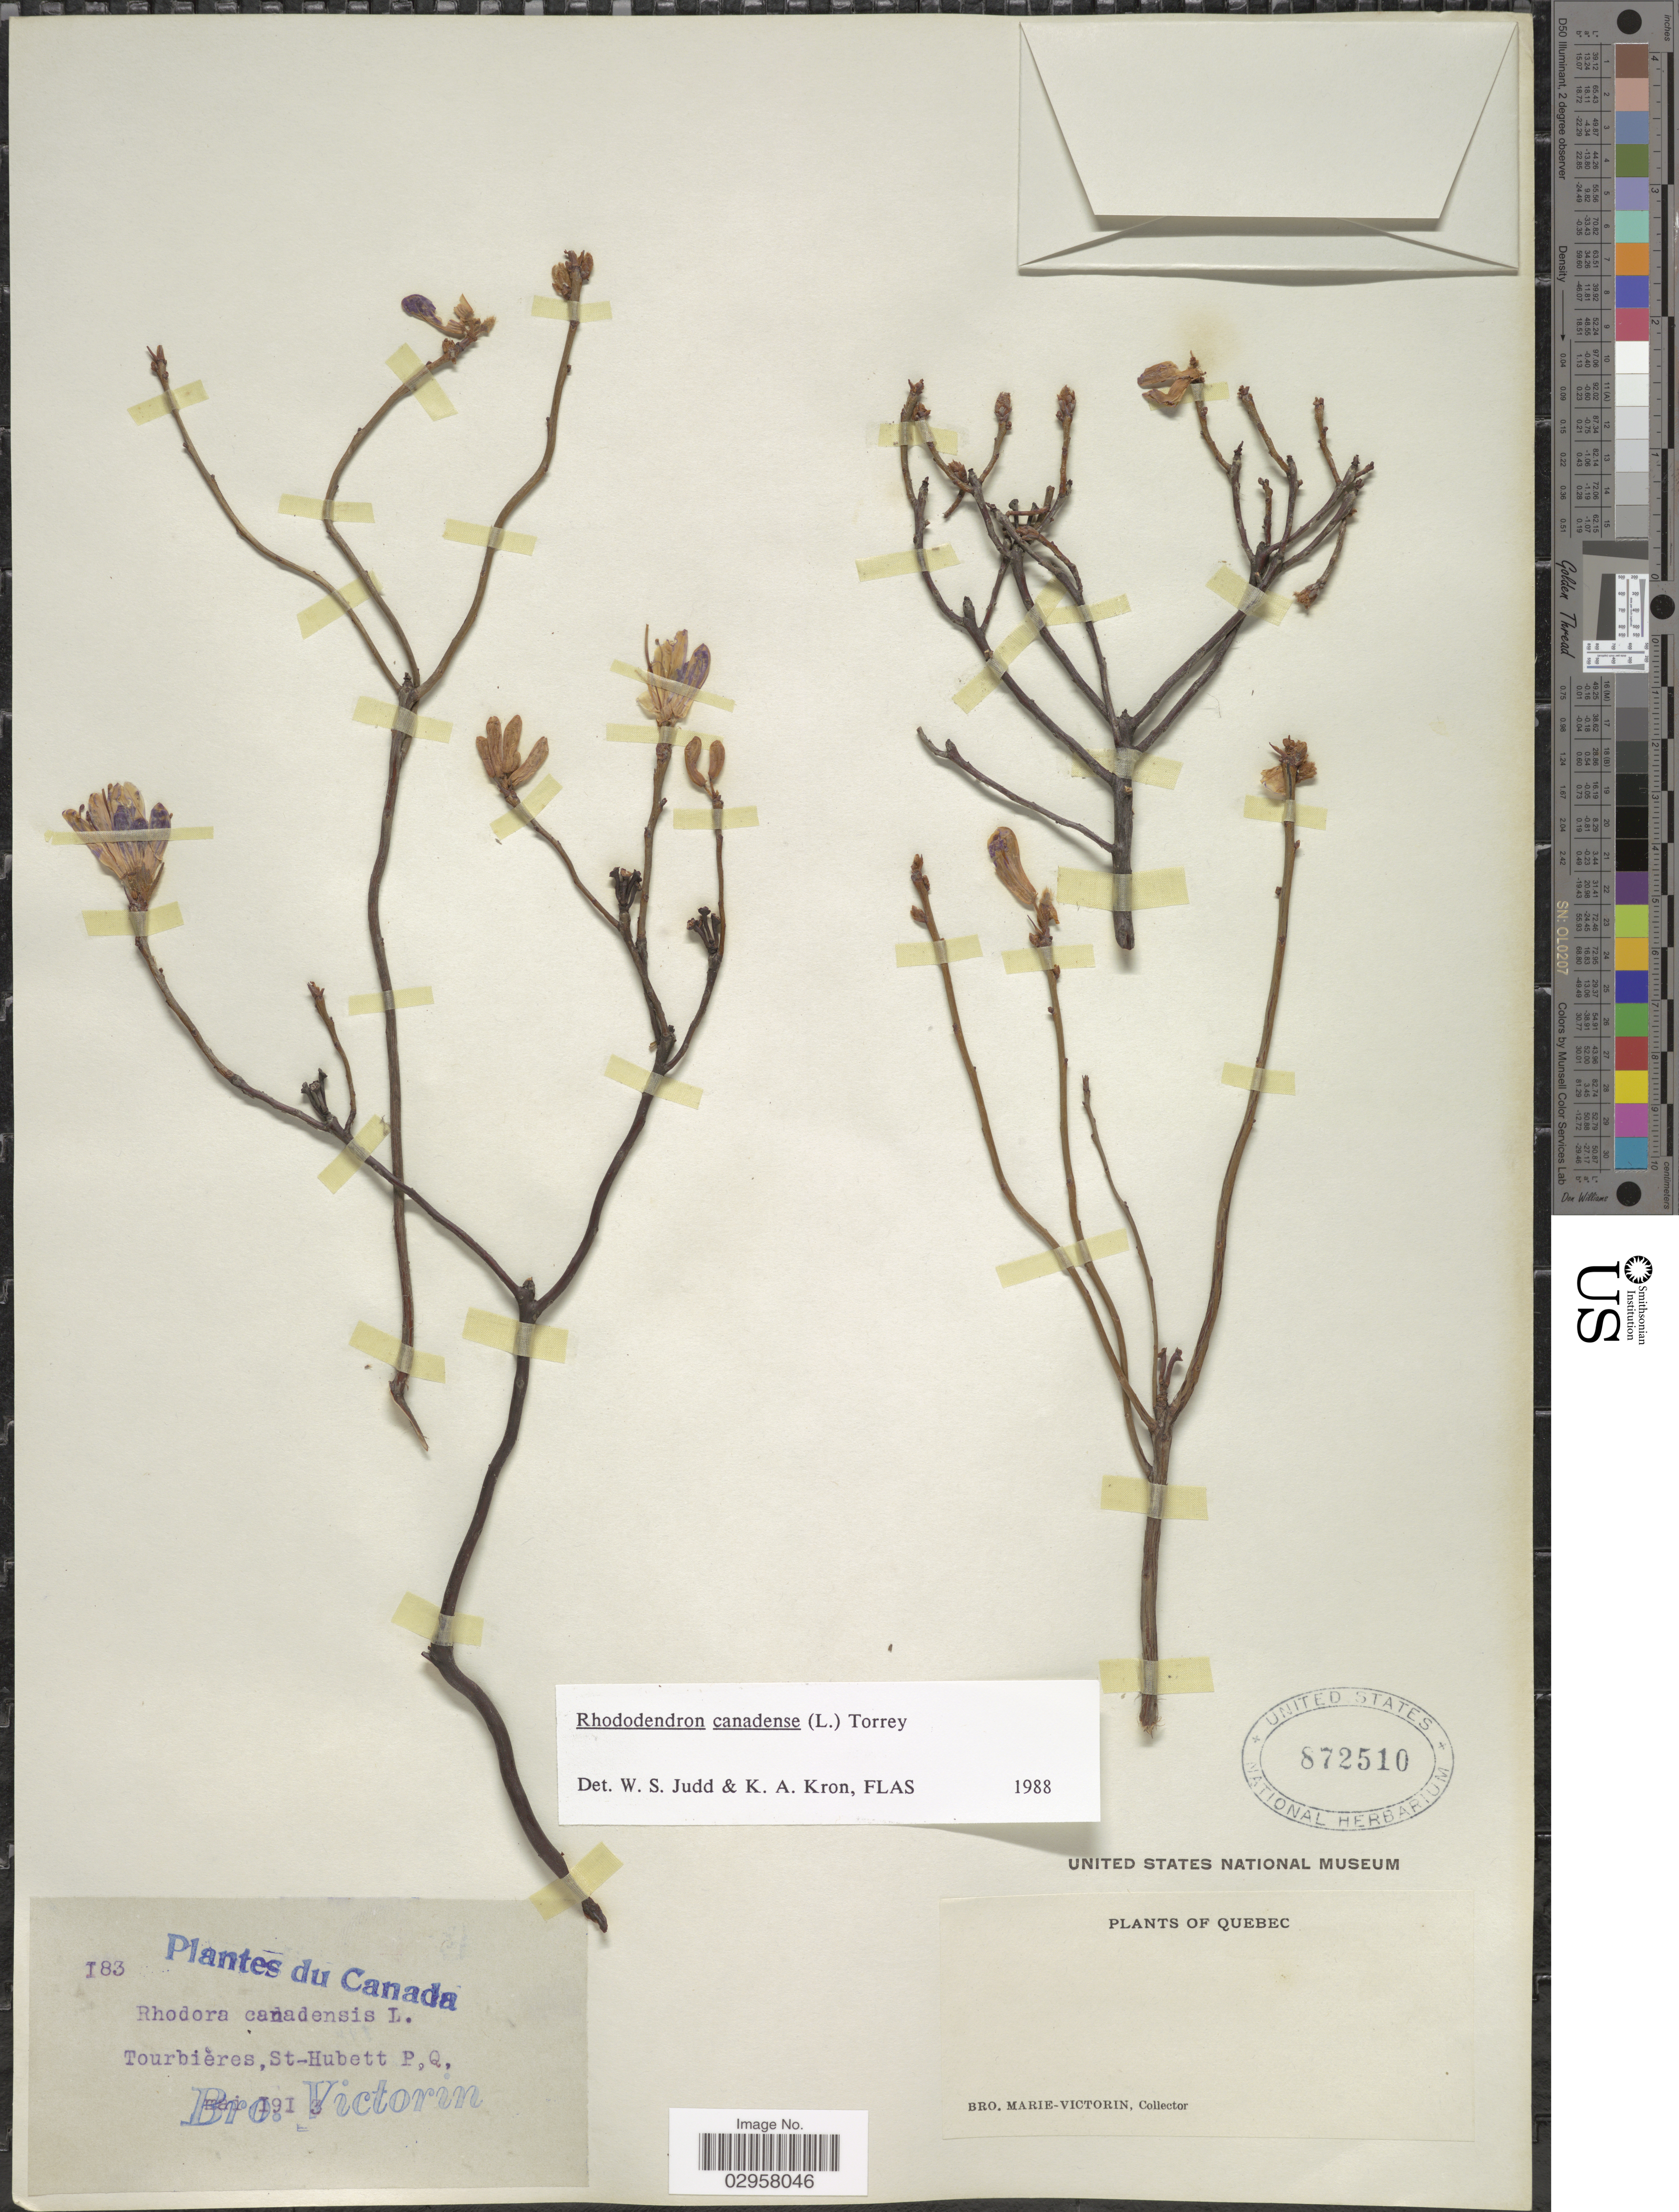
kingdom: Plantae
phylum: Tracheophyta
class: Magnoliopsida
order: Ericales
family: Ericaceae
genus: Rhododendron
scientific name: Rhododendron canadense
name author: (L.) Torr.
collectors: Fr. Marie-Victorin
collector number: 183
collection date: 1913-05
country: Canada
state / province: Quebec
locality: Tourbières, St-Hubett P, Q.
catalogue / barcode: US 872510